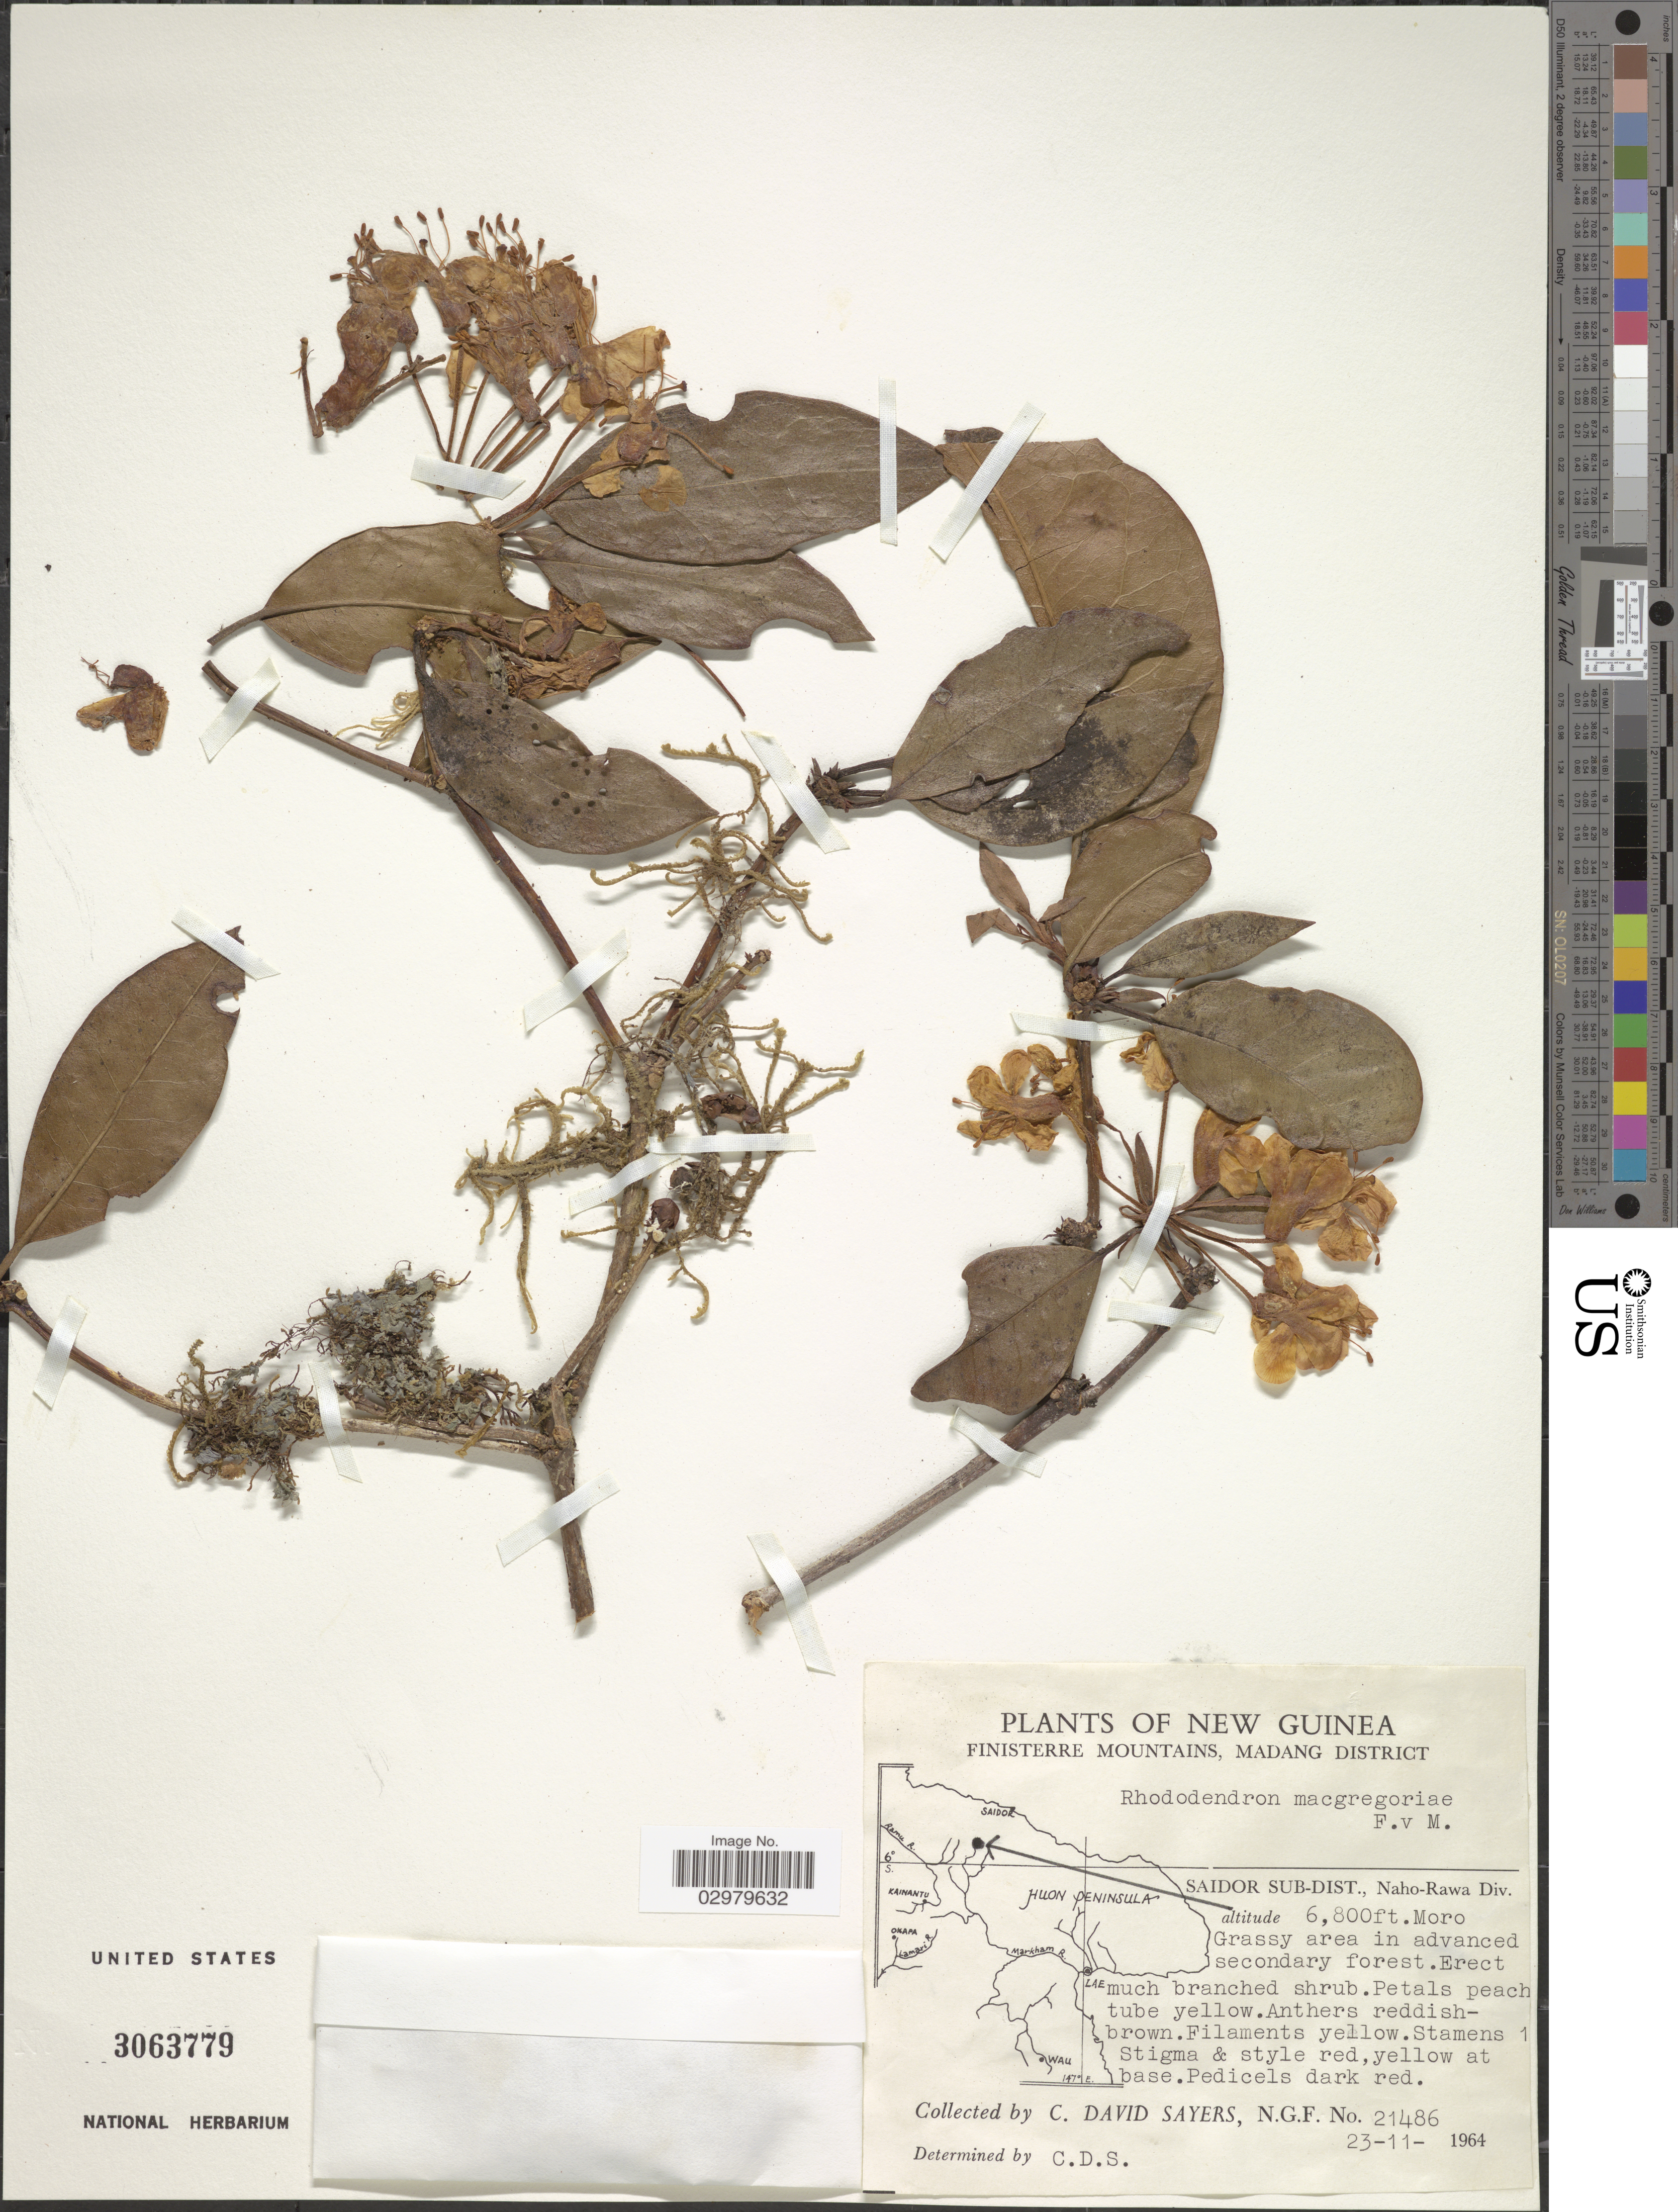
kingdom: Plantae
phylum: Tracheophyta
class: Magnoliopsida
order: Ericales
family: Ericaceae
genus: Rhododendron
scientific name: Rhododendron macgregoriae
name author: F. Muell.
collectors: C. Sayers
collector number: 21486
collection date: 1964-11-23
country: Papua New Guinea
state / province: Madang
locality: New Guinea. Finisterre Mountains, Madang District. Saidor Sub-dist., Naho-Rawa Div. Moro Grassy area in advanced secondary forest.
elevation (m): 2073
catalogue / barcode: US 3063779